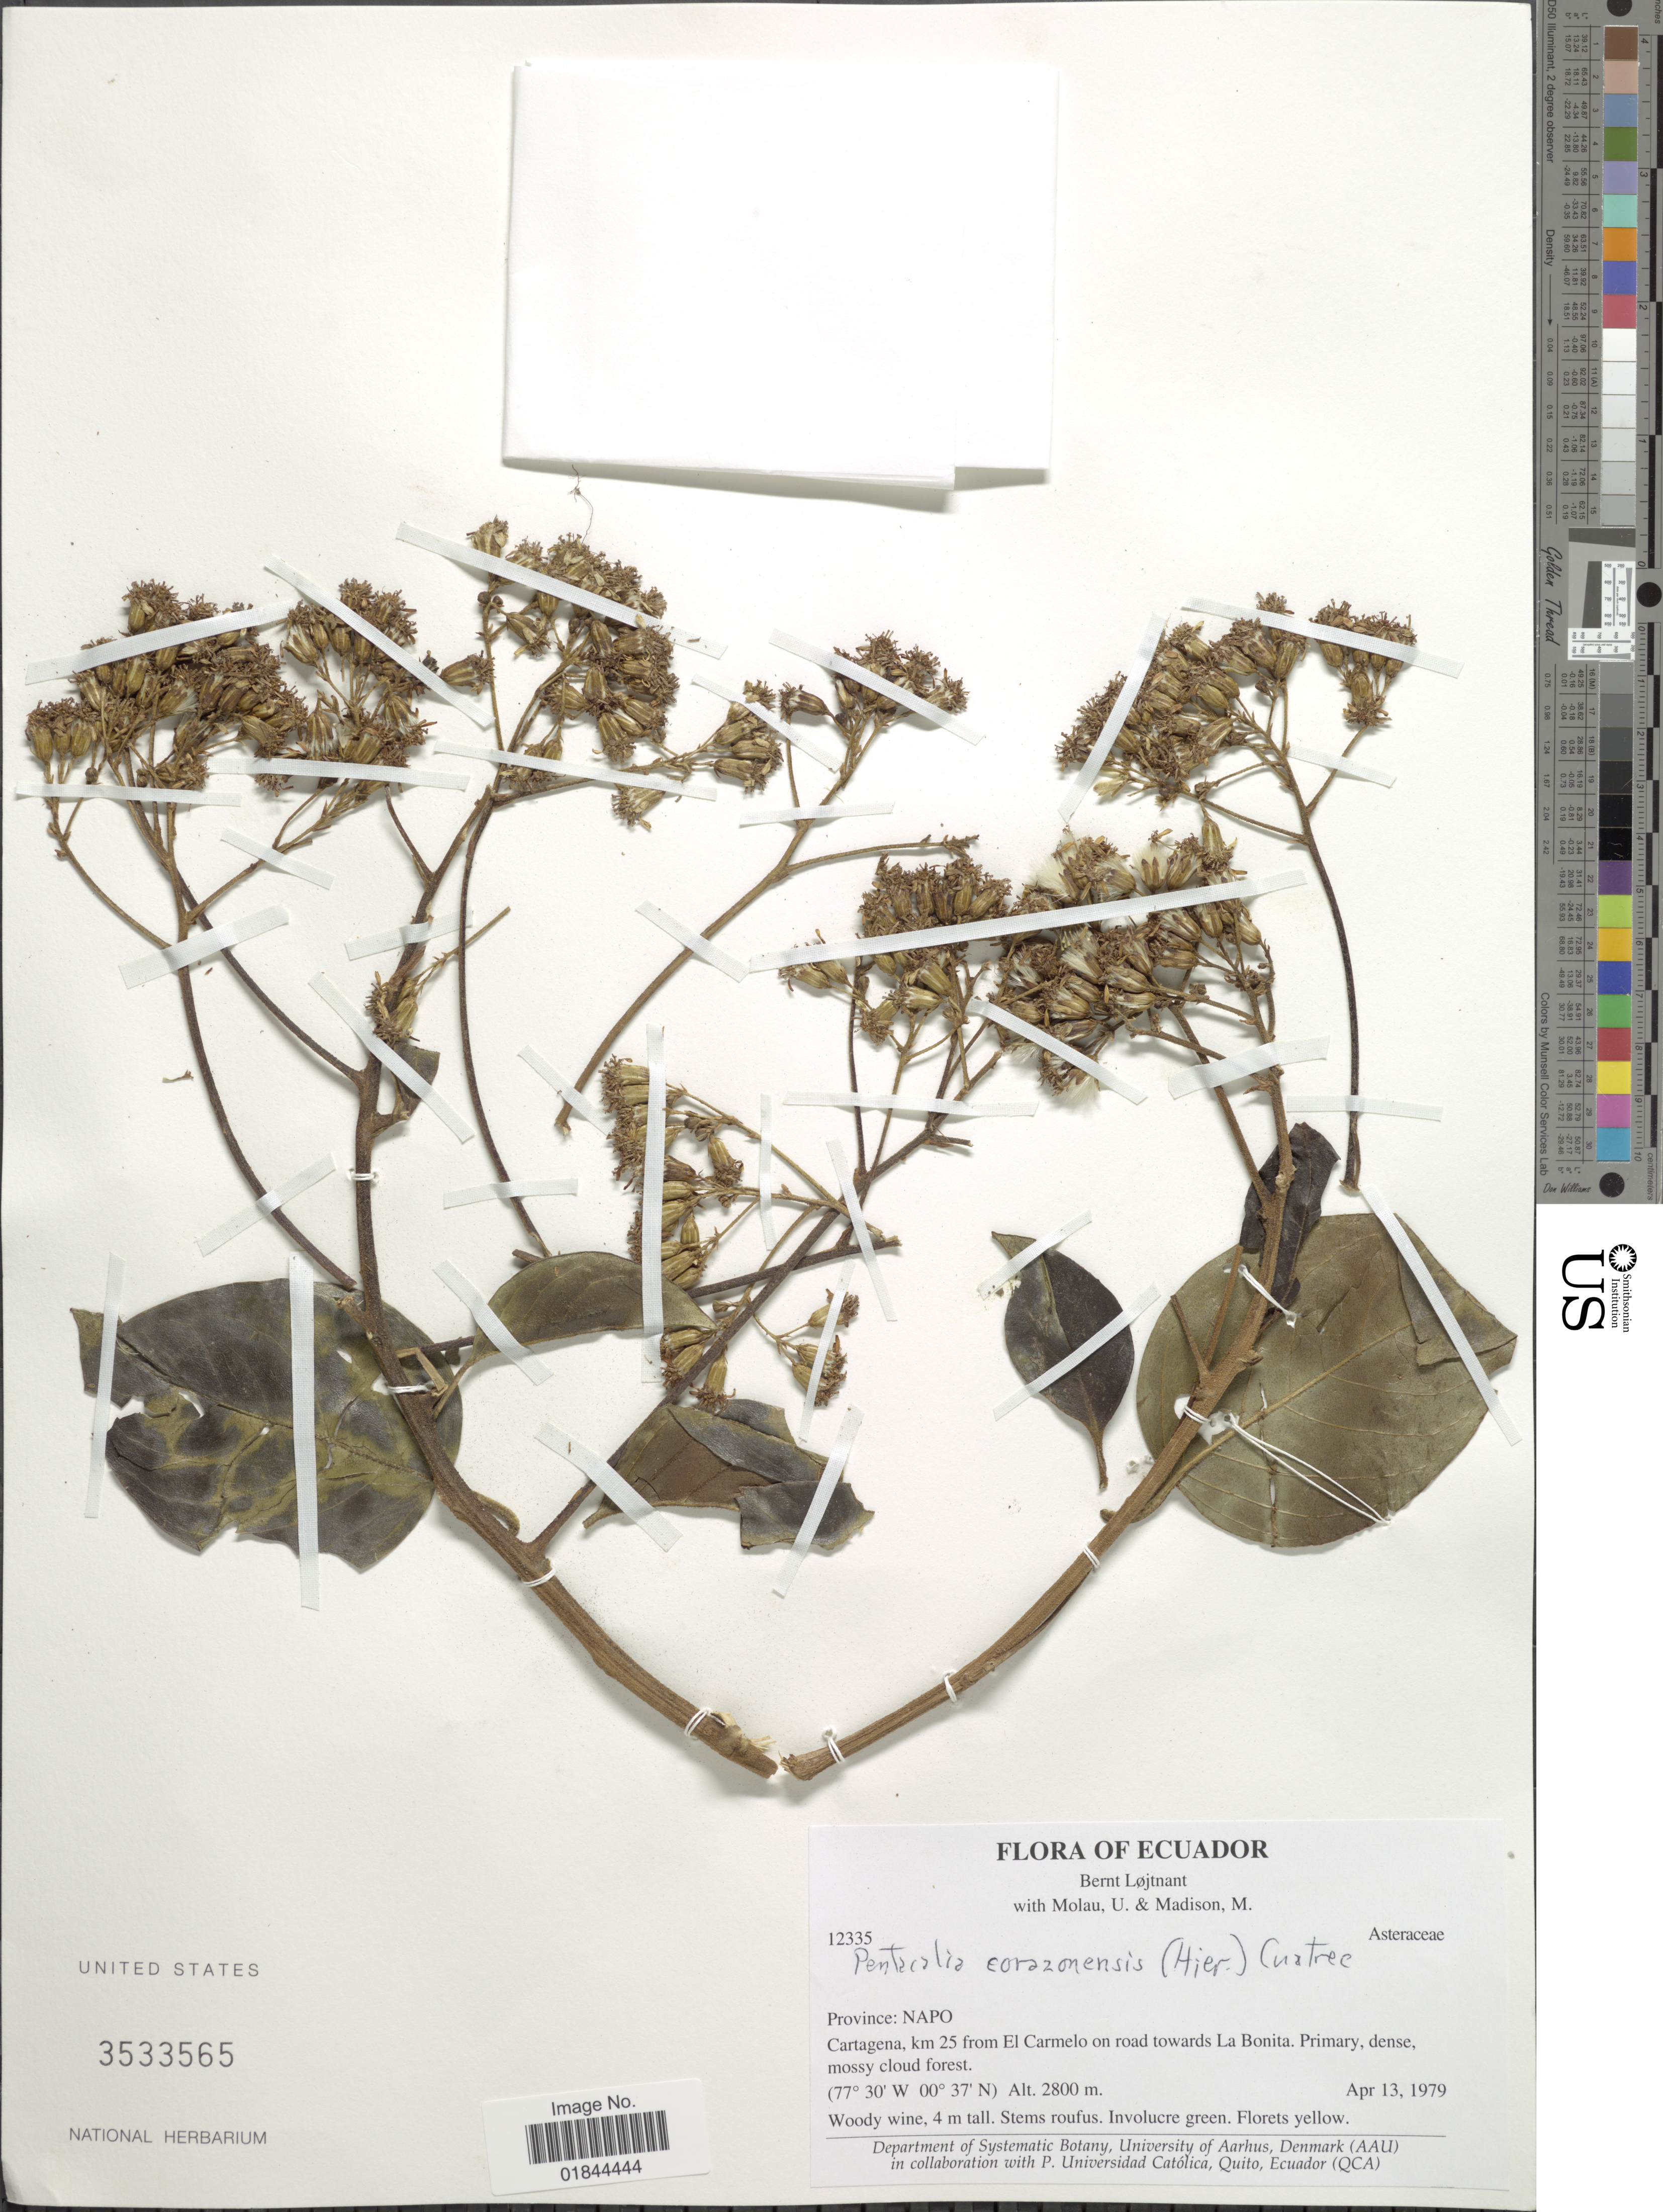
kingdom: Plantae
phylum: Tracheophyta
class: Magnoliopsida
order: Asterales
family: Asteraceae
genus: Pentacalia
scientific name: Pentacalia corazonensis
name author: (Hieron.) Cuatrec.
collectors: B. Löjtnant, U. Molau & M. T. Madison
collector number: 12335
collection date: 1979-04-13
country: Ecuador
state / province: Napo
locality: Cartagena, km 25 from El Carmelo on road towards La Bonita. Primary, dense mossy cloud forest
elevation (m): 2800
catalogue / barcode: US 3533565